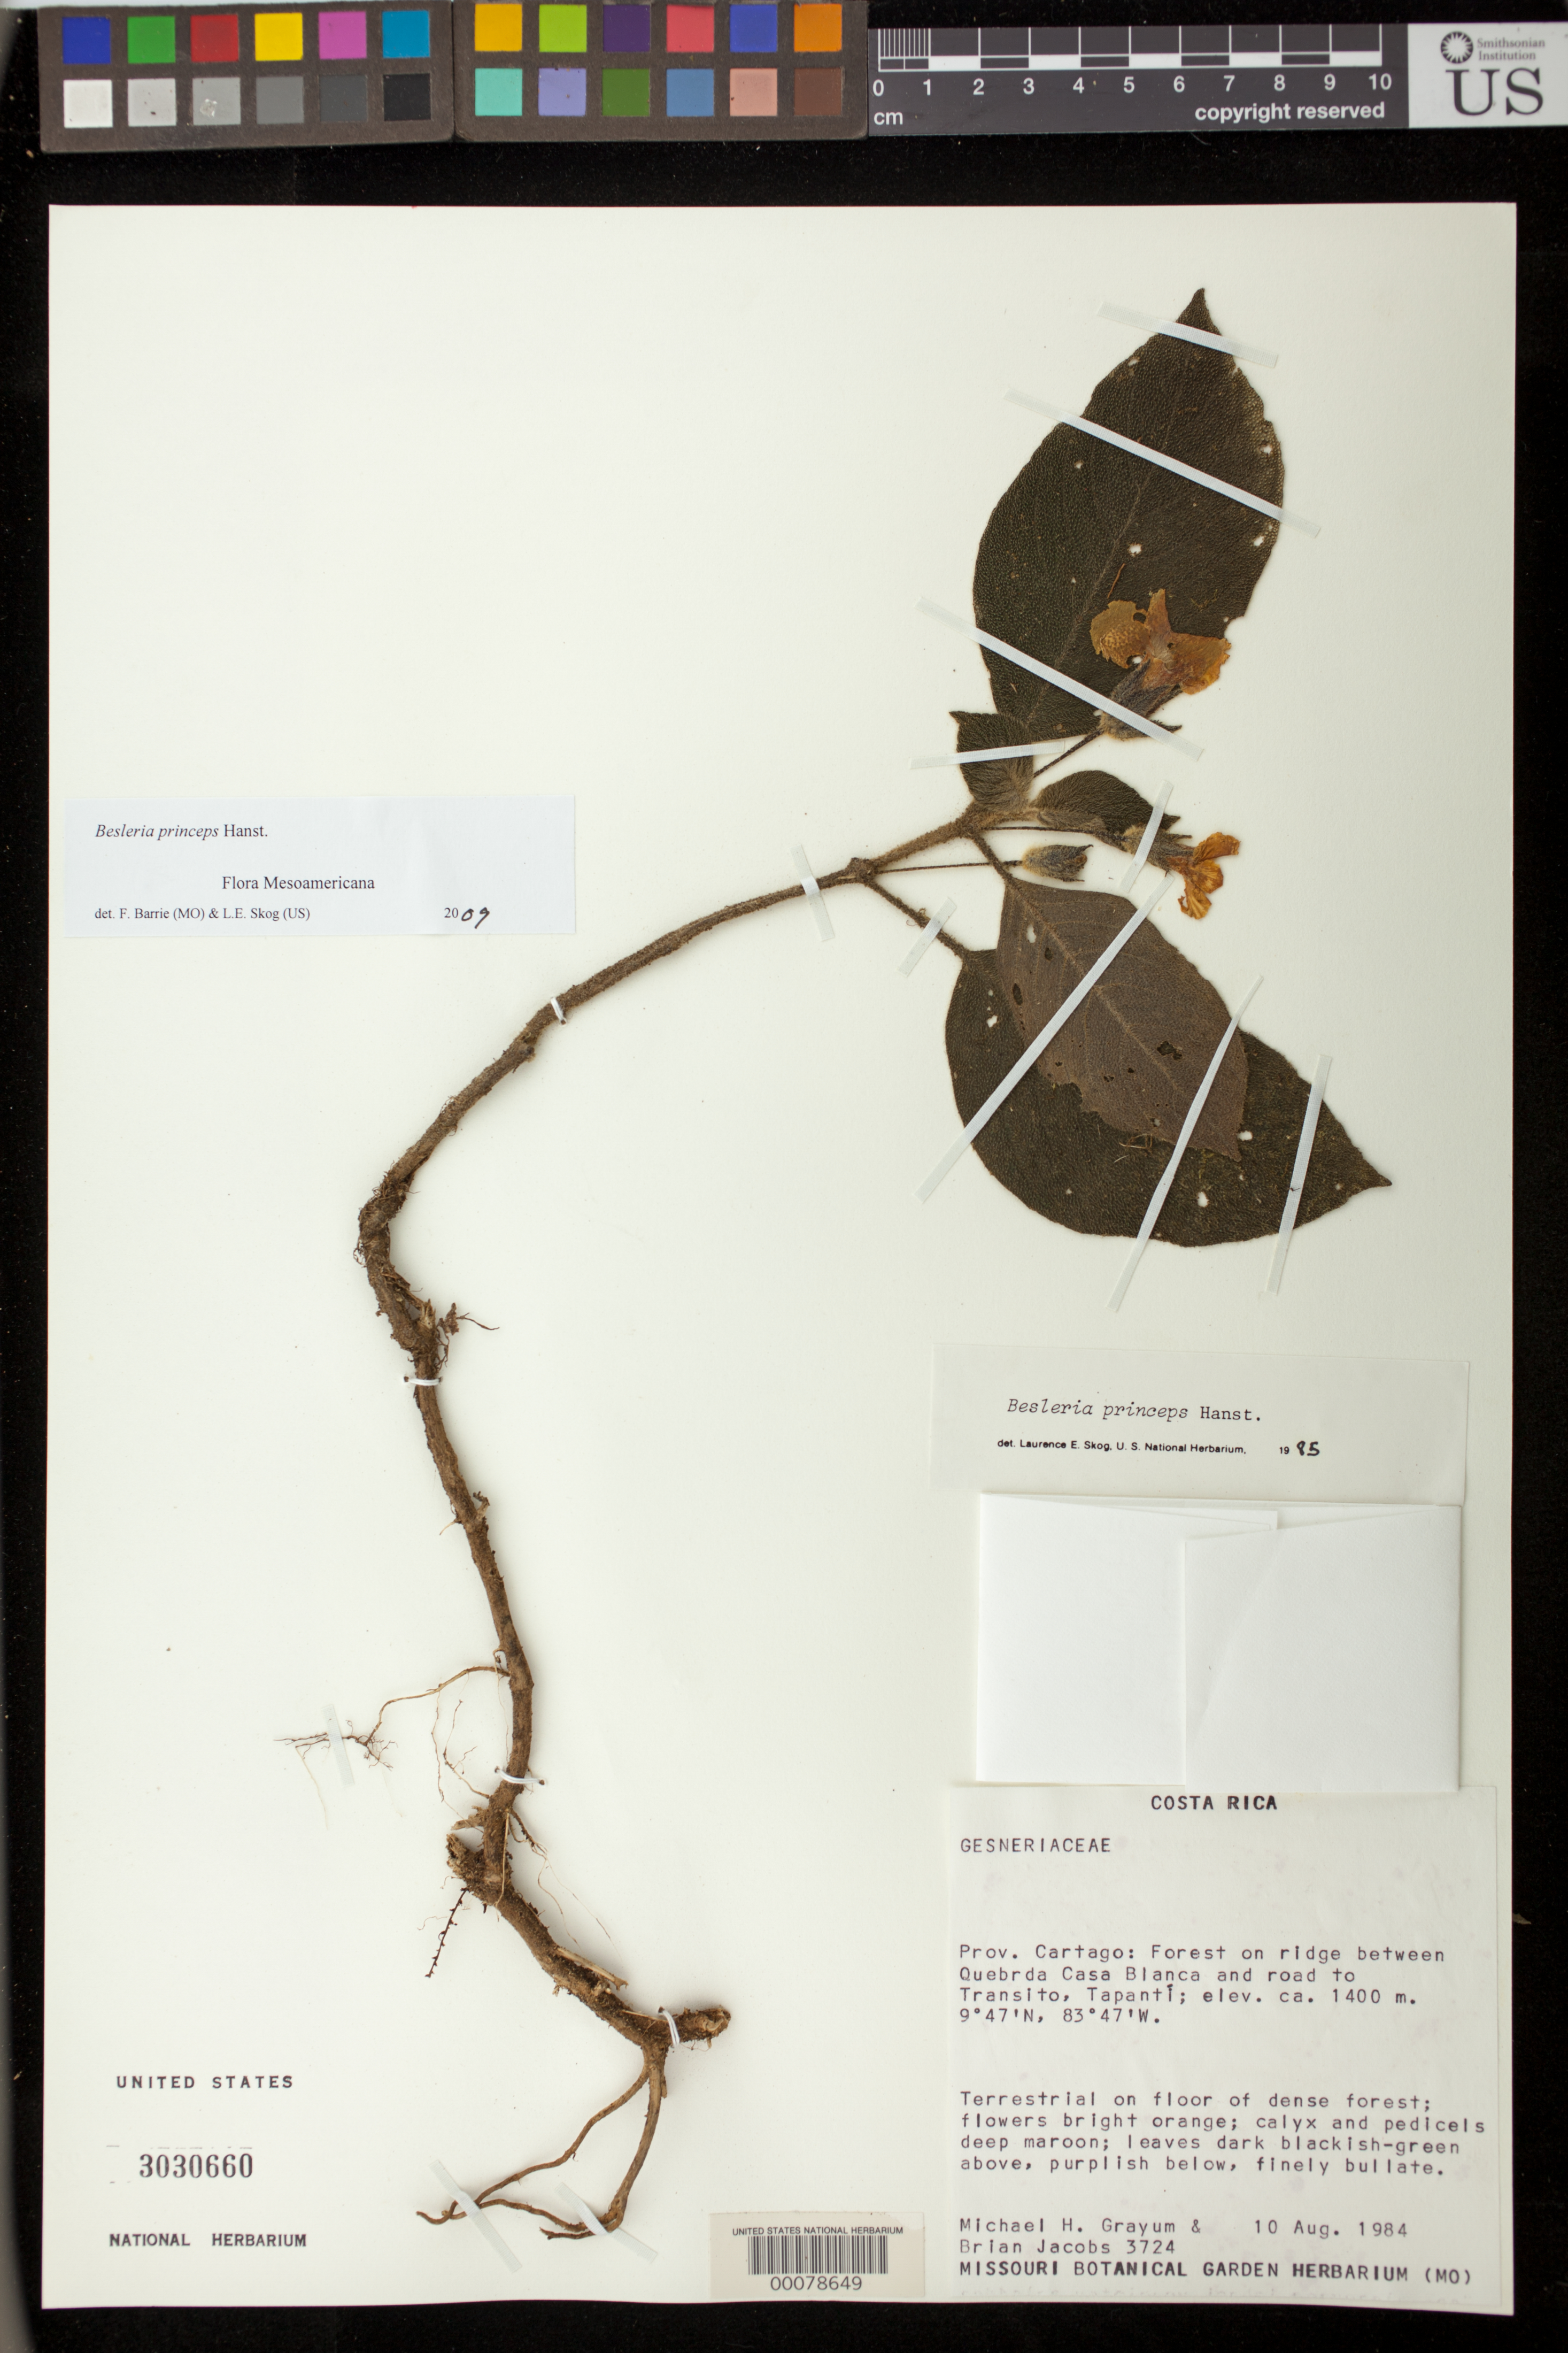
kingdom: Plantae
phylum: Tracheophyta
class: Magnoliopsida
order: Lamiales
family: Gesneriaceae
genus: Besleria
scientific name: Besleria princeps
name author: Hanst.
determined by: Skog, Laurence E.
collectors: M. H. Grayum & B. Jacobs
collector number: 3724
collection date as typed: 10 Aug 1984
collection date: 1984-08-10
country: Costa Rica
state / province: Cartago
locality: Forest on ridge between Quebrada Casa Blanca and road to Transito, Tapantí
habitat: Forest on ridge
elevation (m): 1400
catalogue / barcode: US 3030660